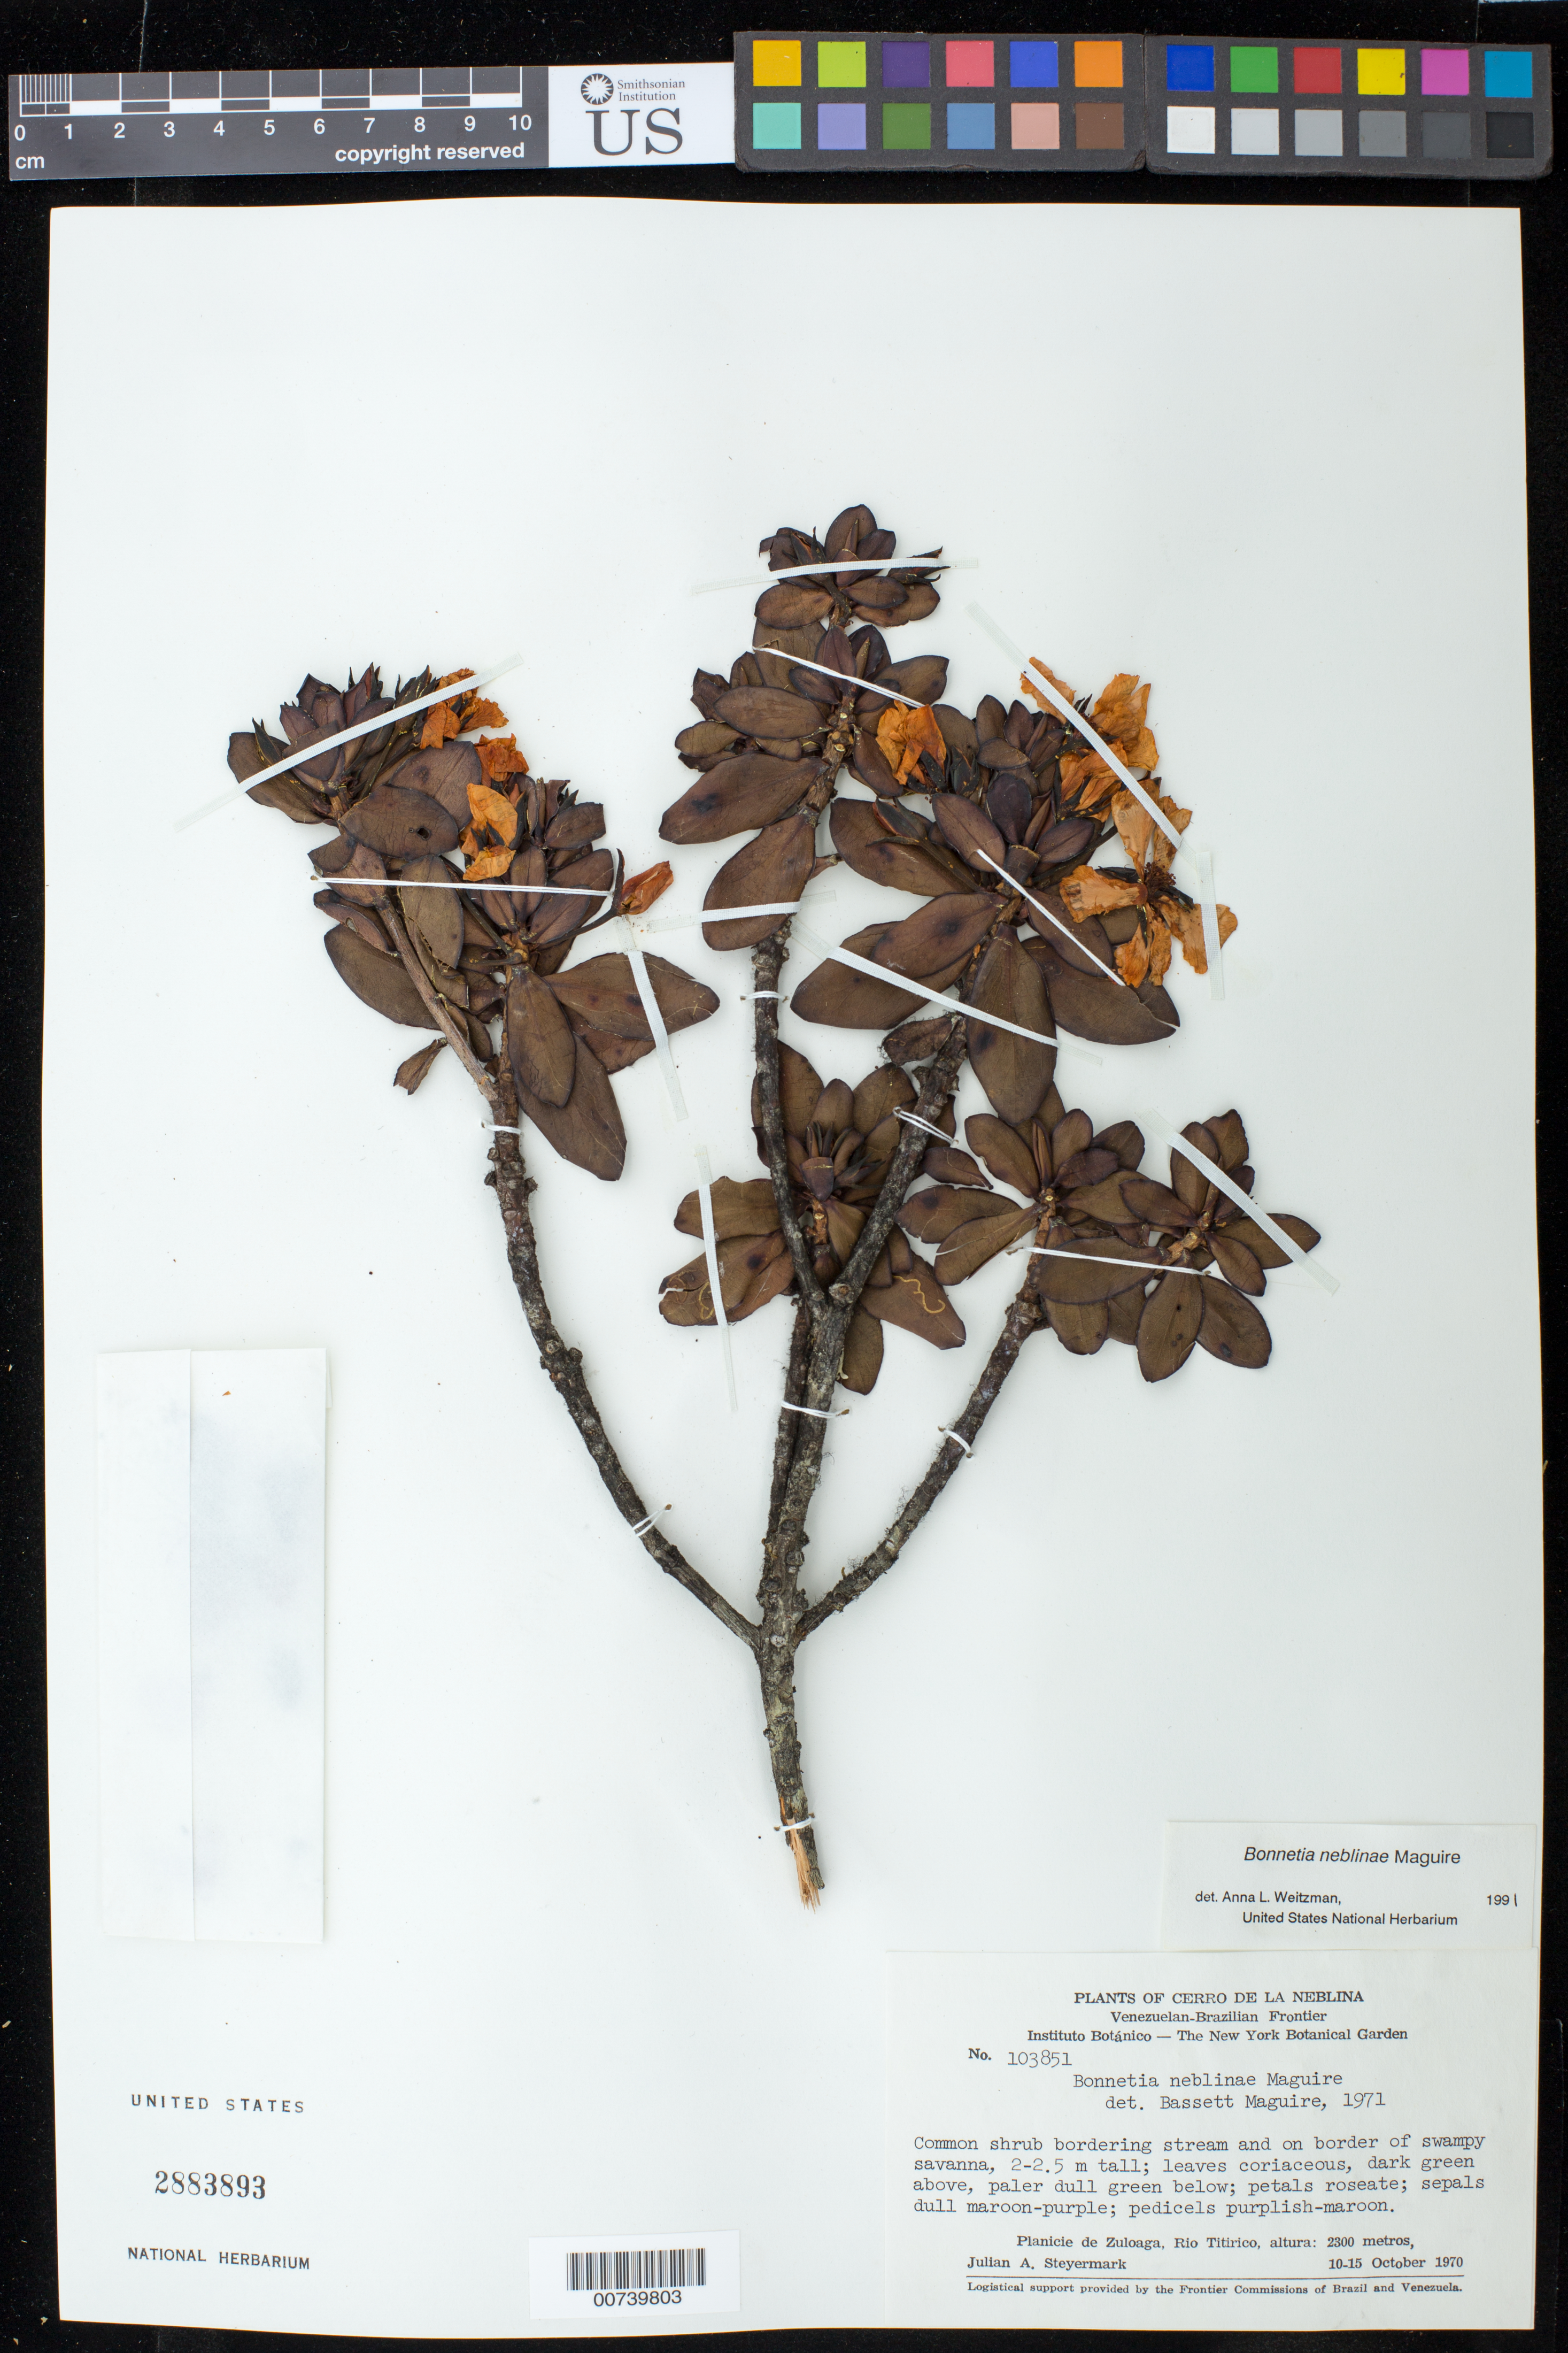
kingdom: Plantae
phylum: Tracheophyta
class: Magnoliopsida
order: Malpighiales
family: Bonnetiaceae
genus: Bonnetia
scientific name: Bonnetia neblinae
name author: Maguire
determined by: Weitzman, A. L.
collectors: J. Steyermark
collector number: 103851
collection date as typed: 10 Oct 1970 to 15 Oct 1970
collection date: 1970-10-10/1970-10-15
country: Venezuela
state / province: Amazonas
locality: Cerro de la Neblina, planicie de Zuloaga, Rio Titirico.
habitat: Common bordering stream and on border of swampy savanna,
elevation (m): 2300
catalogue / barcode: US 2883893